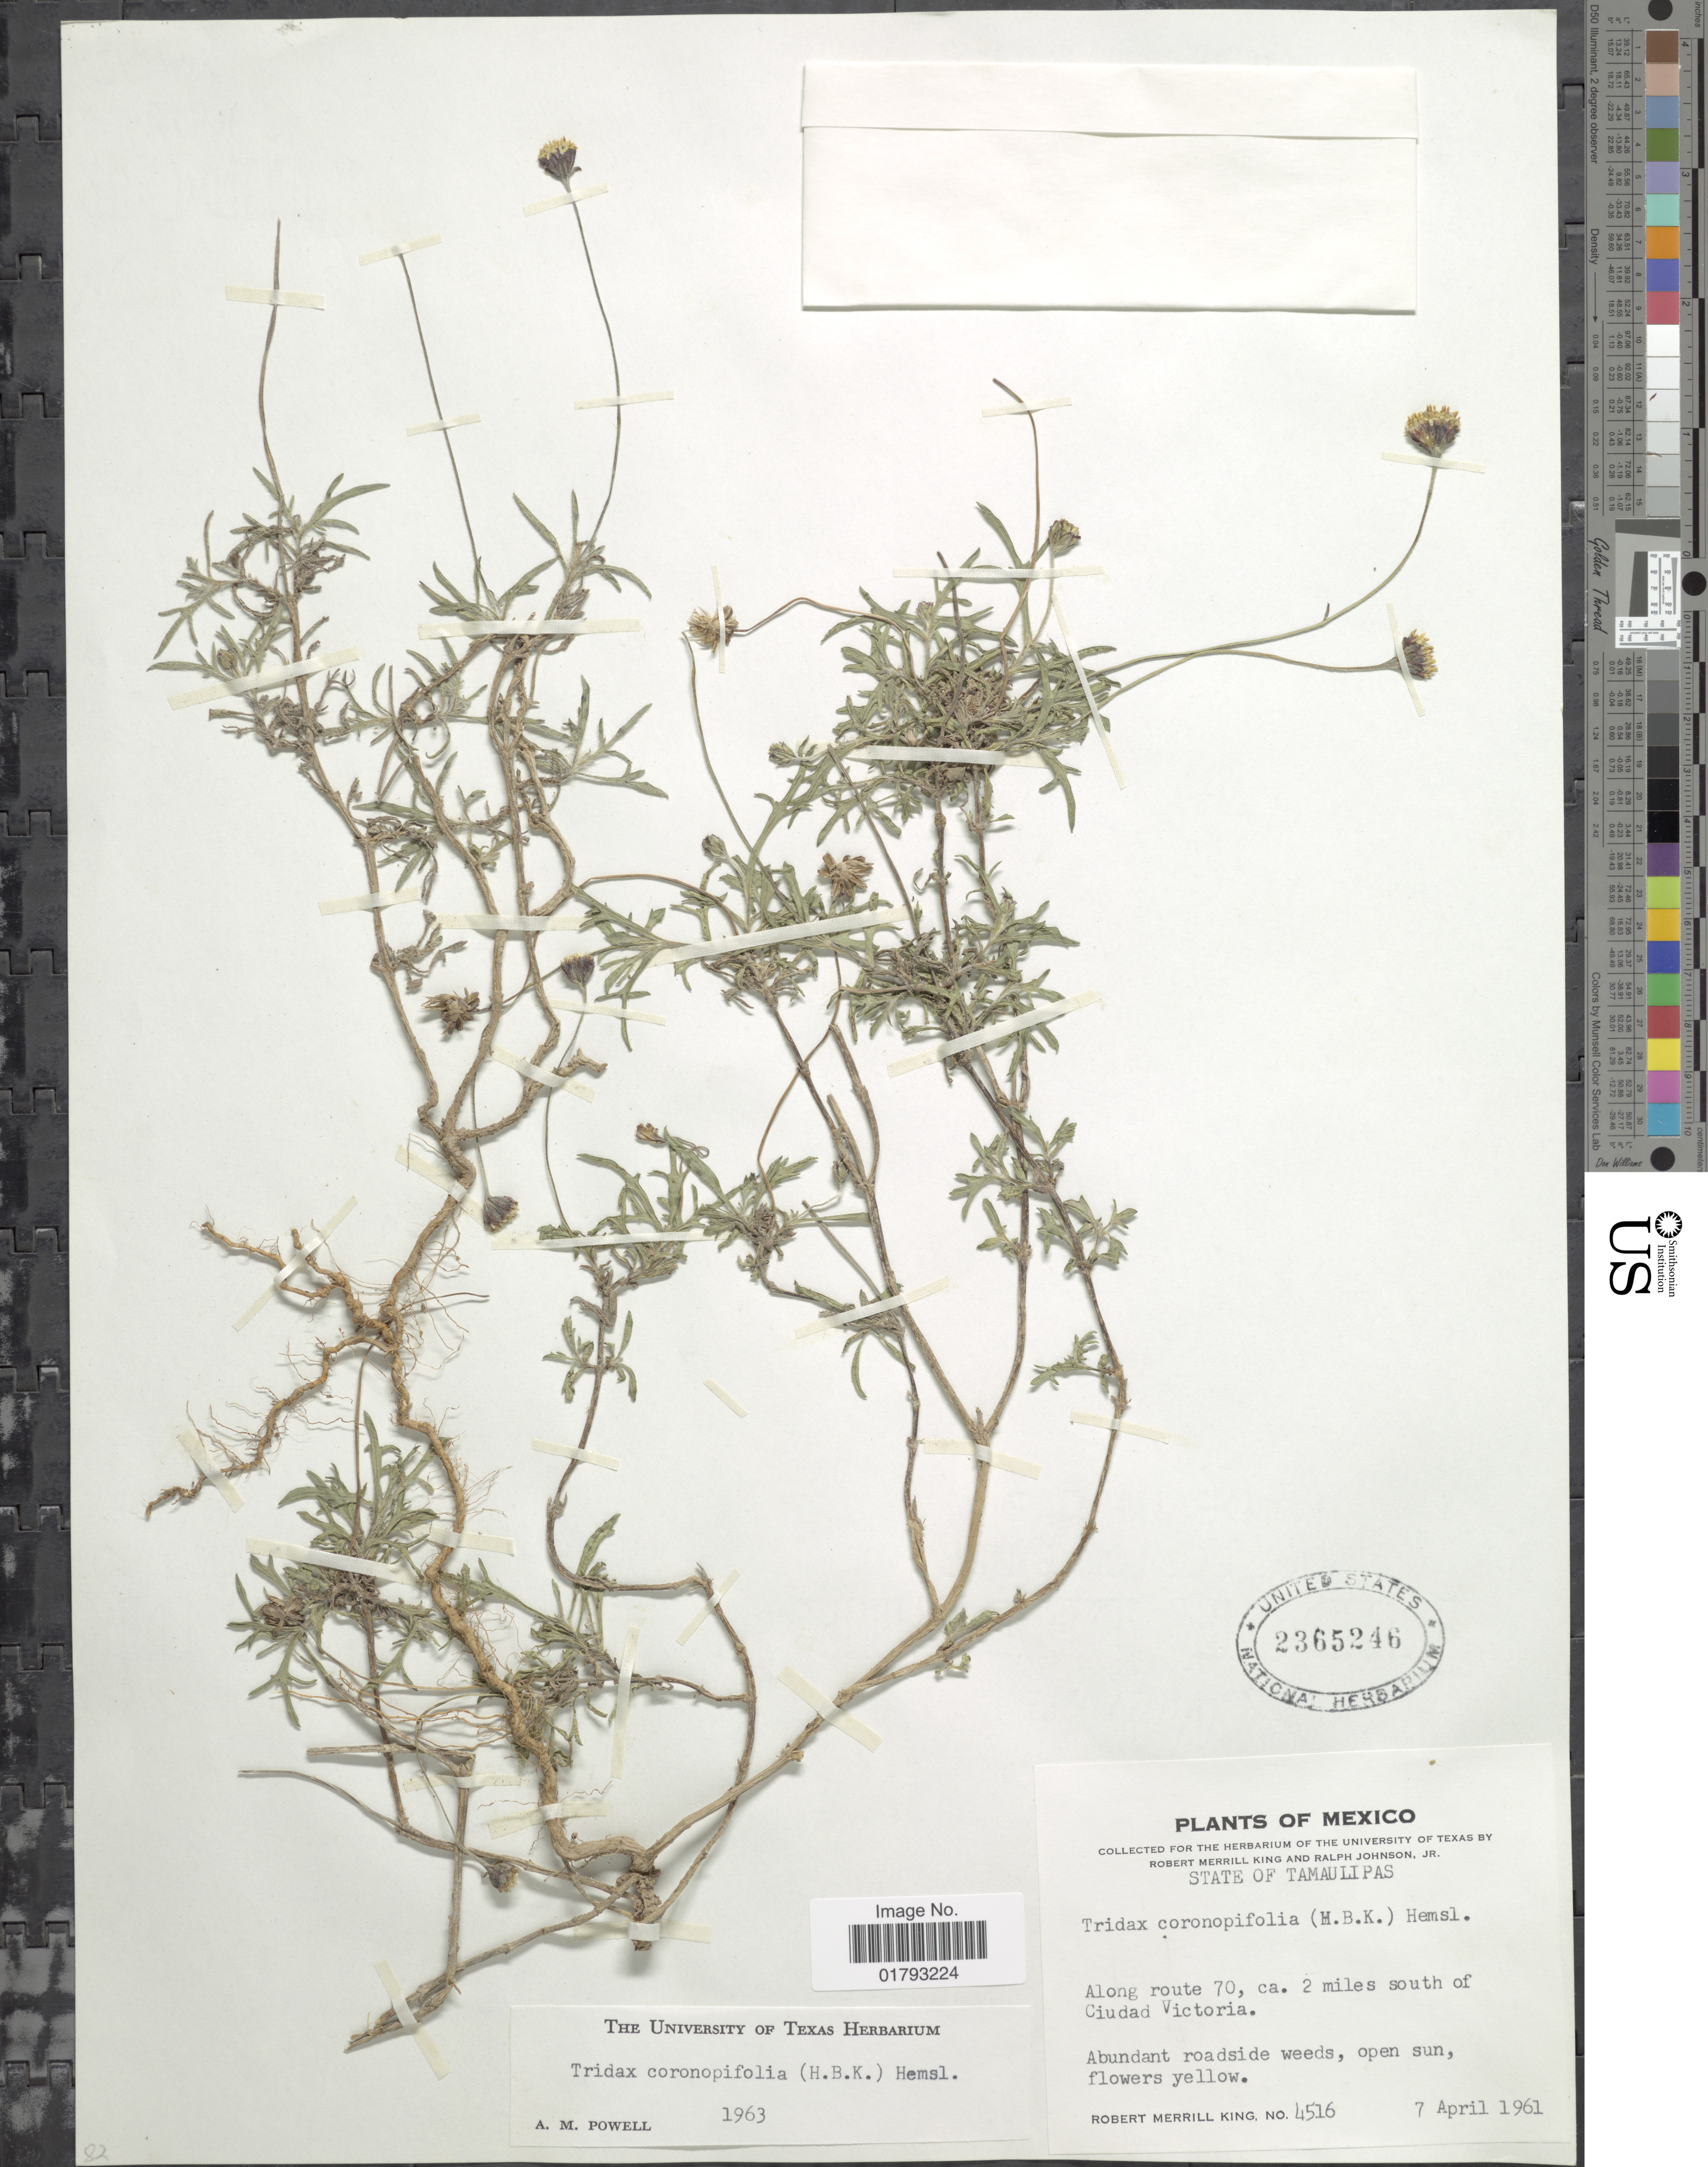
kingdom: Plantae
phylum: Tracheophyta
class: Magnoliopsida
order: Asterales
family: Asteraceae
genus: Tridax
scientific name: Tridax coronopifolia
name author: (Kunth) Hemsl.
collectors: R. M. King & A. Diboll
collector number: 4516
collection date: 1961-04-07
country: Mexico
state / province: Tamaulipas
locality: Mexico, State of Tamaulipas. Along route 70, ca. 2 miles south of Ciudad Victoria.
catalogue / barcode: US 2365246